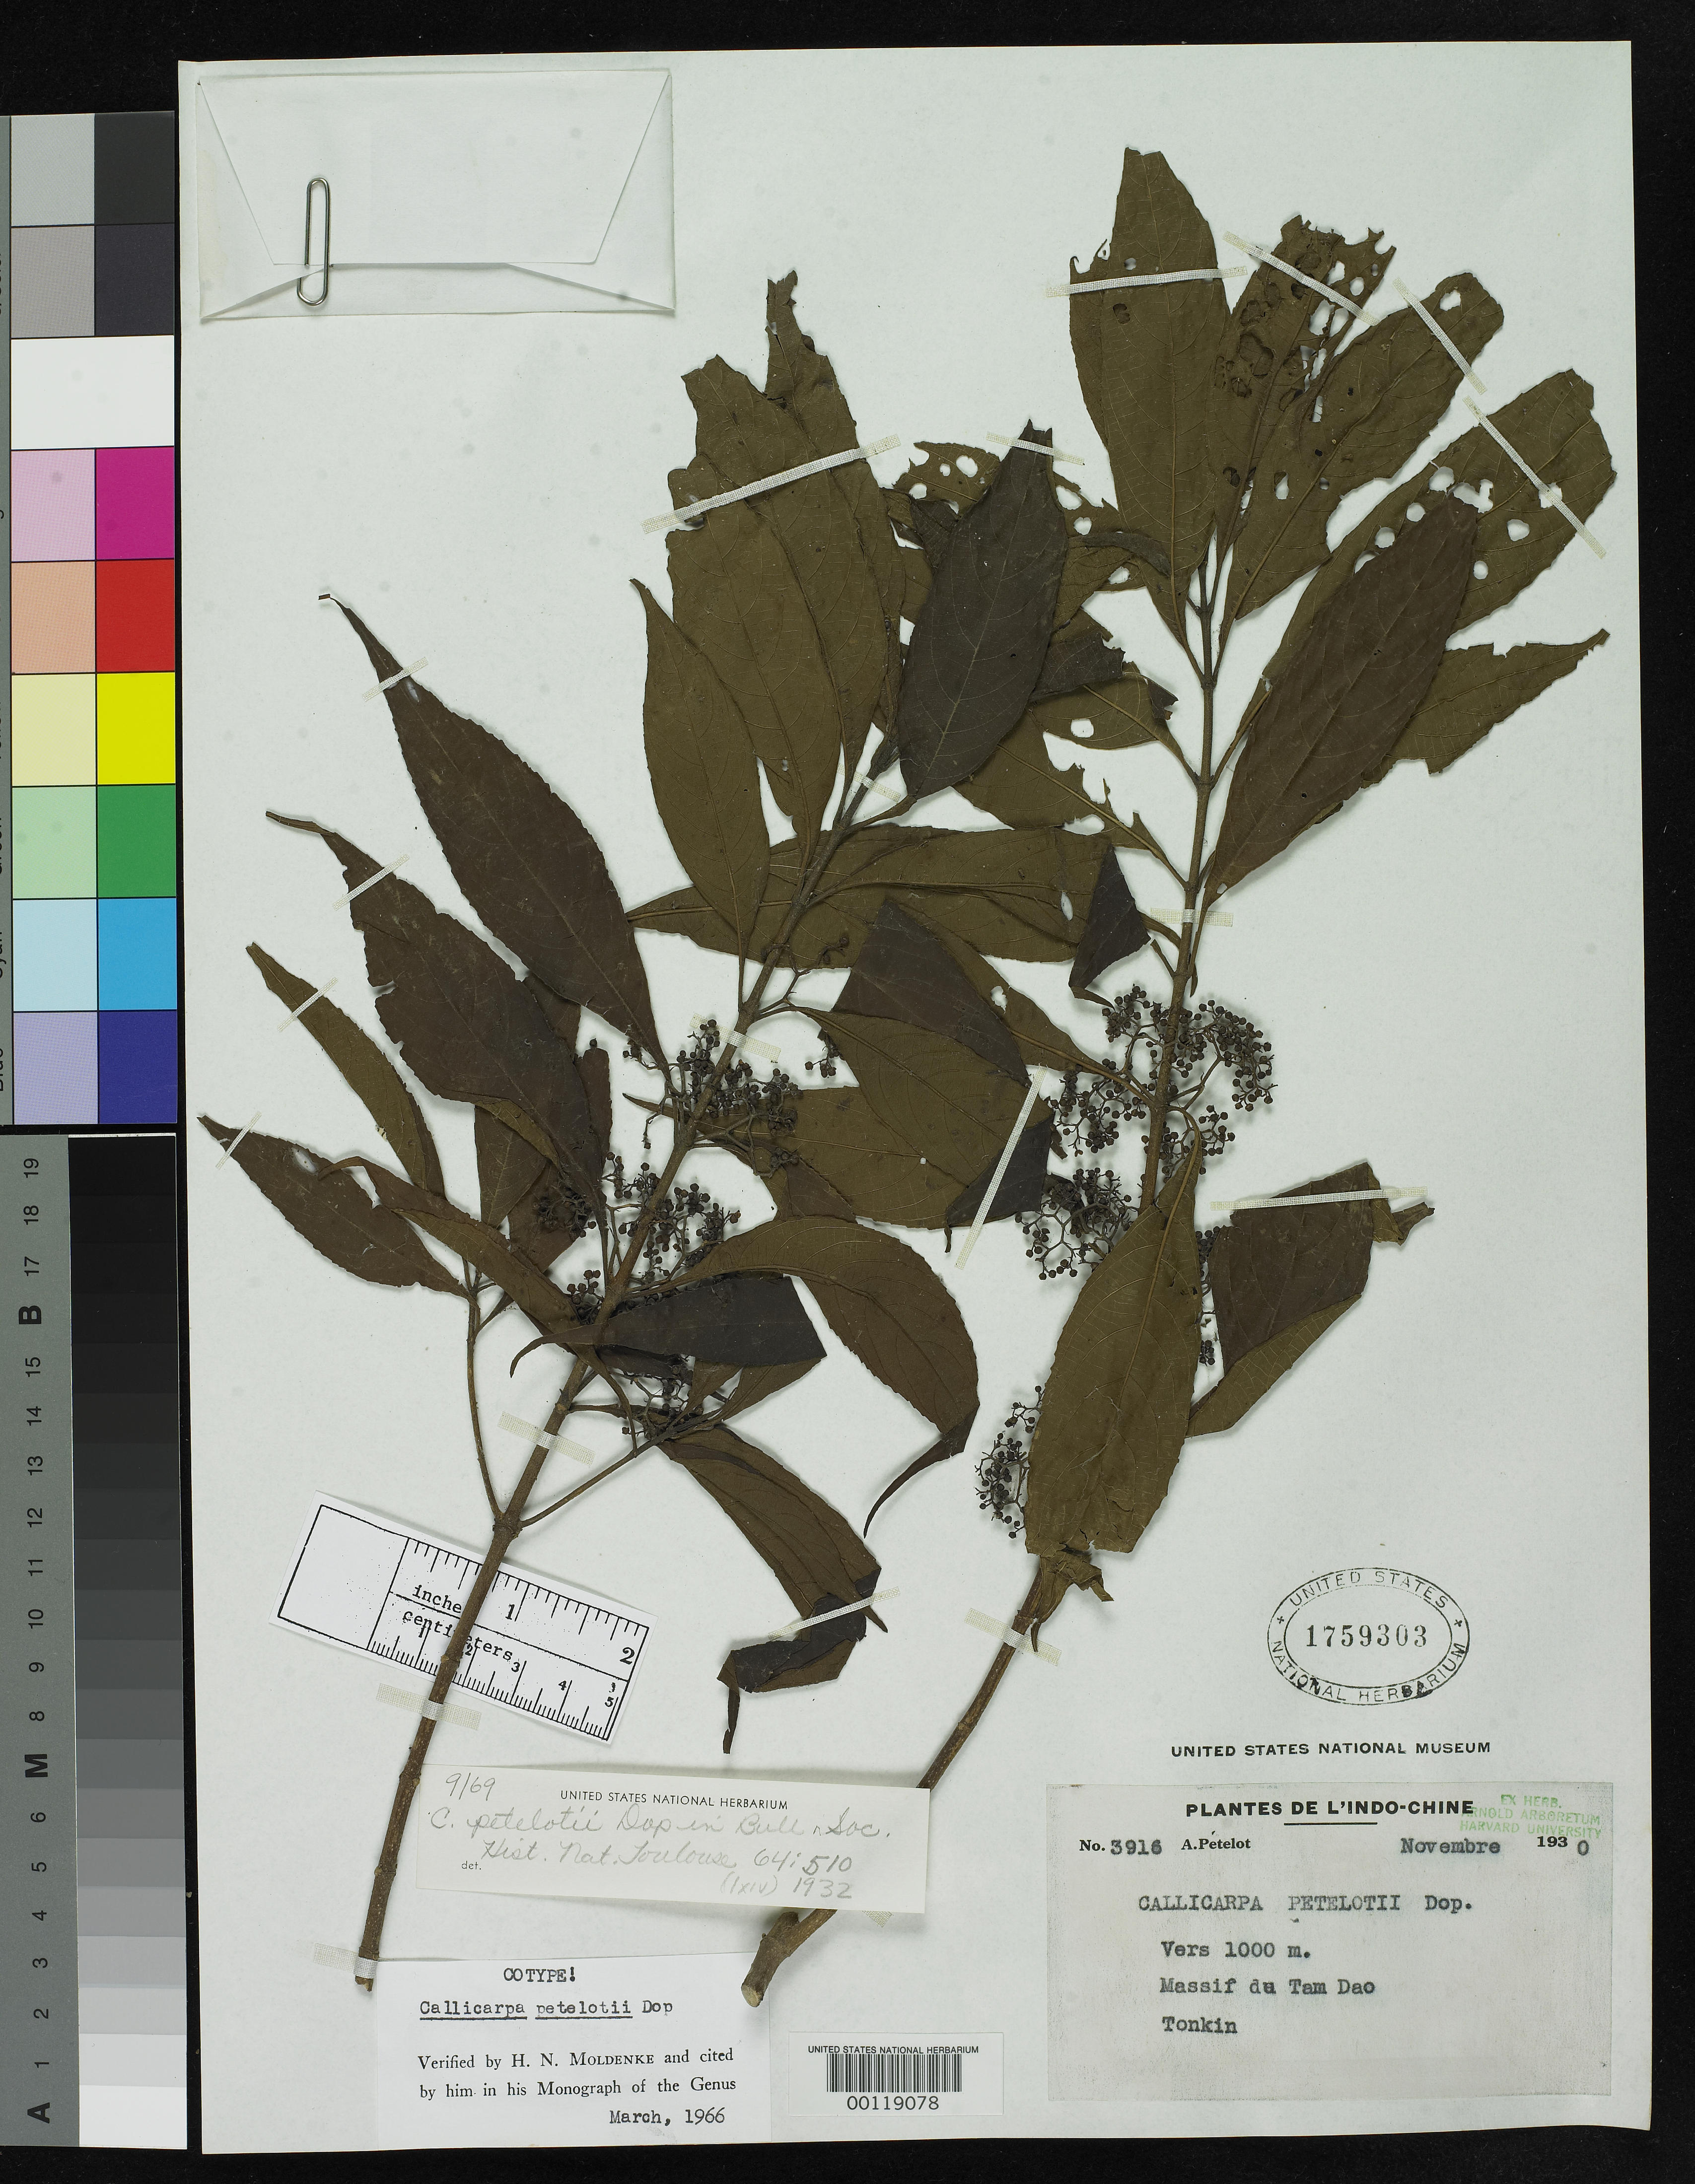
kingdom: Plantae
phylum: Tracheophyta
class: Magnoliopsida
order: Lamiales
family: Lamiaceae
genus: Callicarpa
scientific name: Callicarpa petelotii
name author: Dop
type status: Syntype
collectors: P. A. Pételot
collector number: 3916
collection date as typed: Nov 1930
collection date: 1930-11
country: Vietnam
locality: Massif du Tam Dao (country as "Tonkin").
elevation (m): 1000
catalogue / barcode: US 1759303